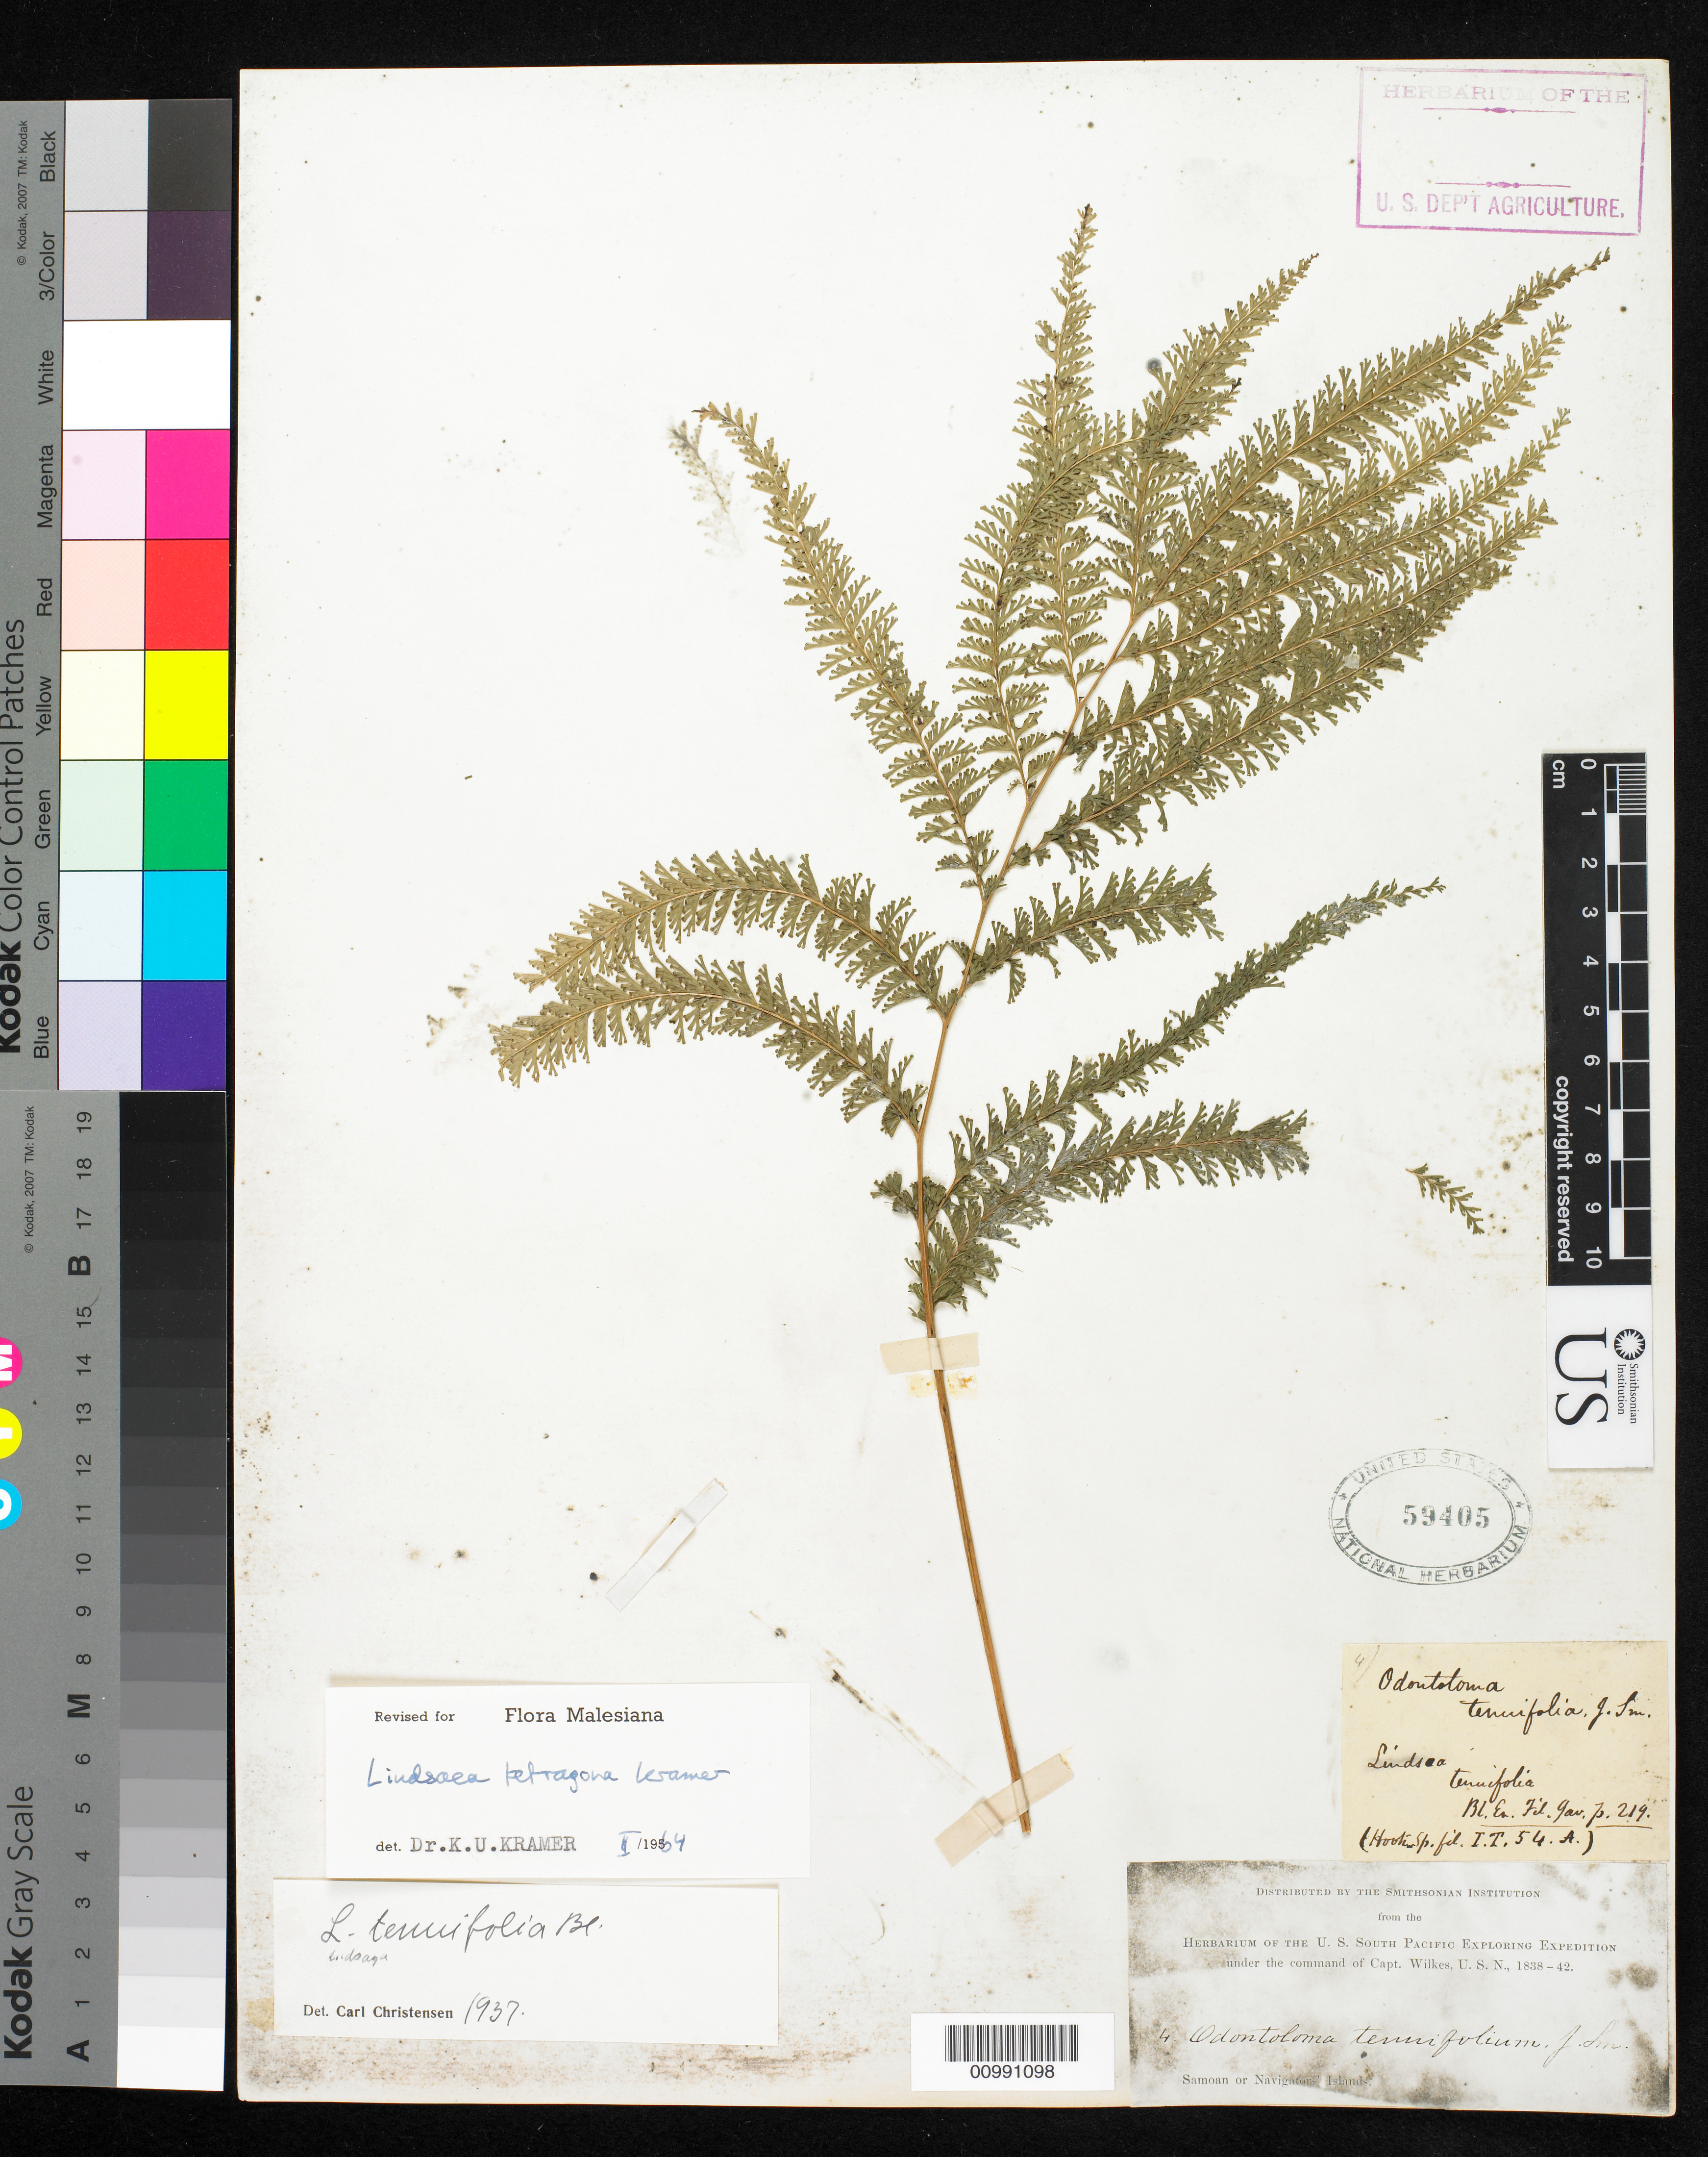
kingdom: Plantae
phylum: Tracheophyta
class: Polypodiopsida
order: Polypodiales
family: Lindsaeaceae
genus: Lindsaea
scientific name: Lindsaea tetragona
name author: K.U. Kramer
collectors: Wilkes Explor. Exped.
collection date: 1838/1842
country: American Samoa / Samoa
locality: Samoan Islands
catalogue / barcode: US 59405